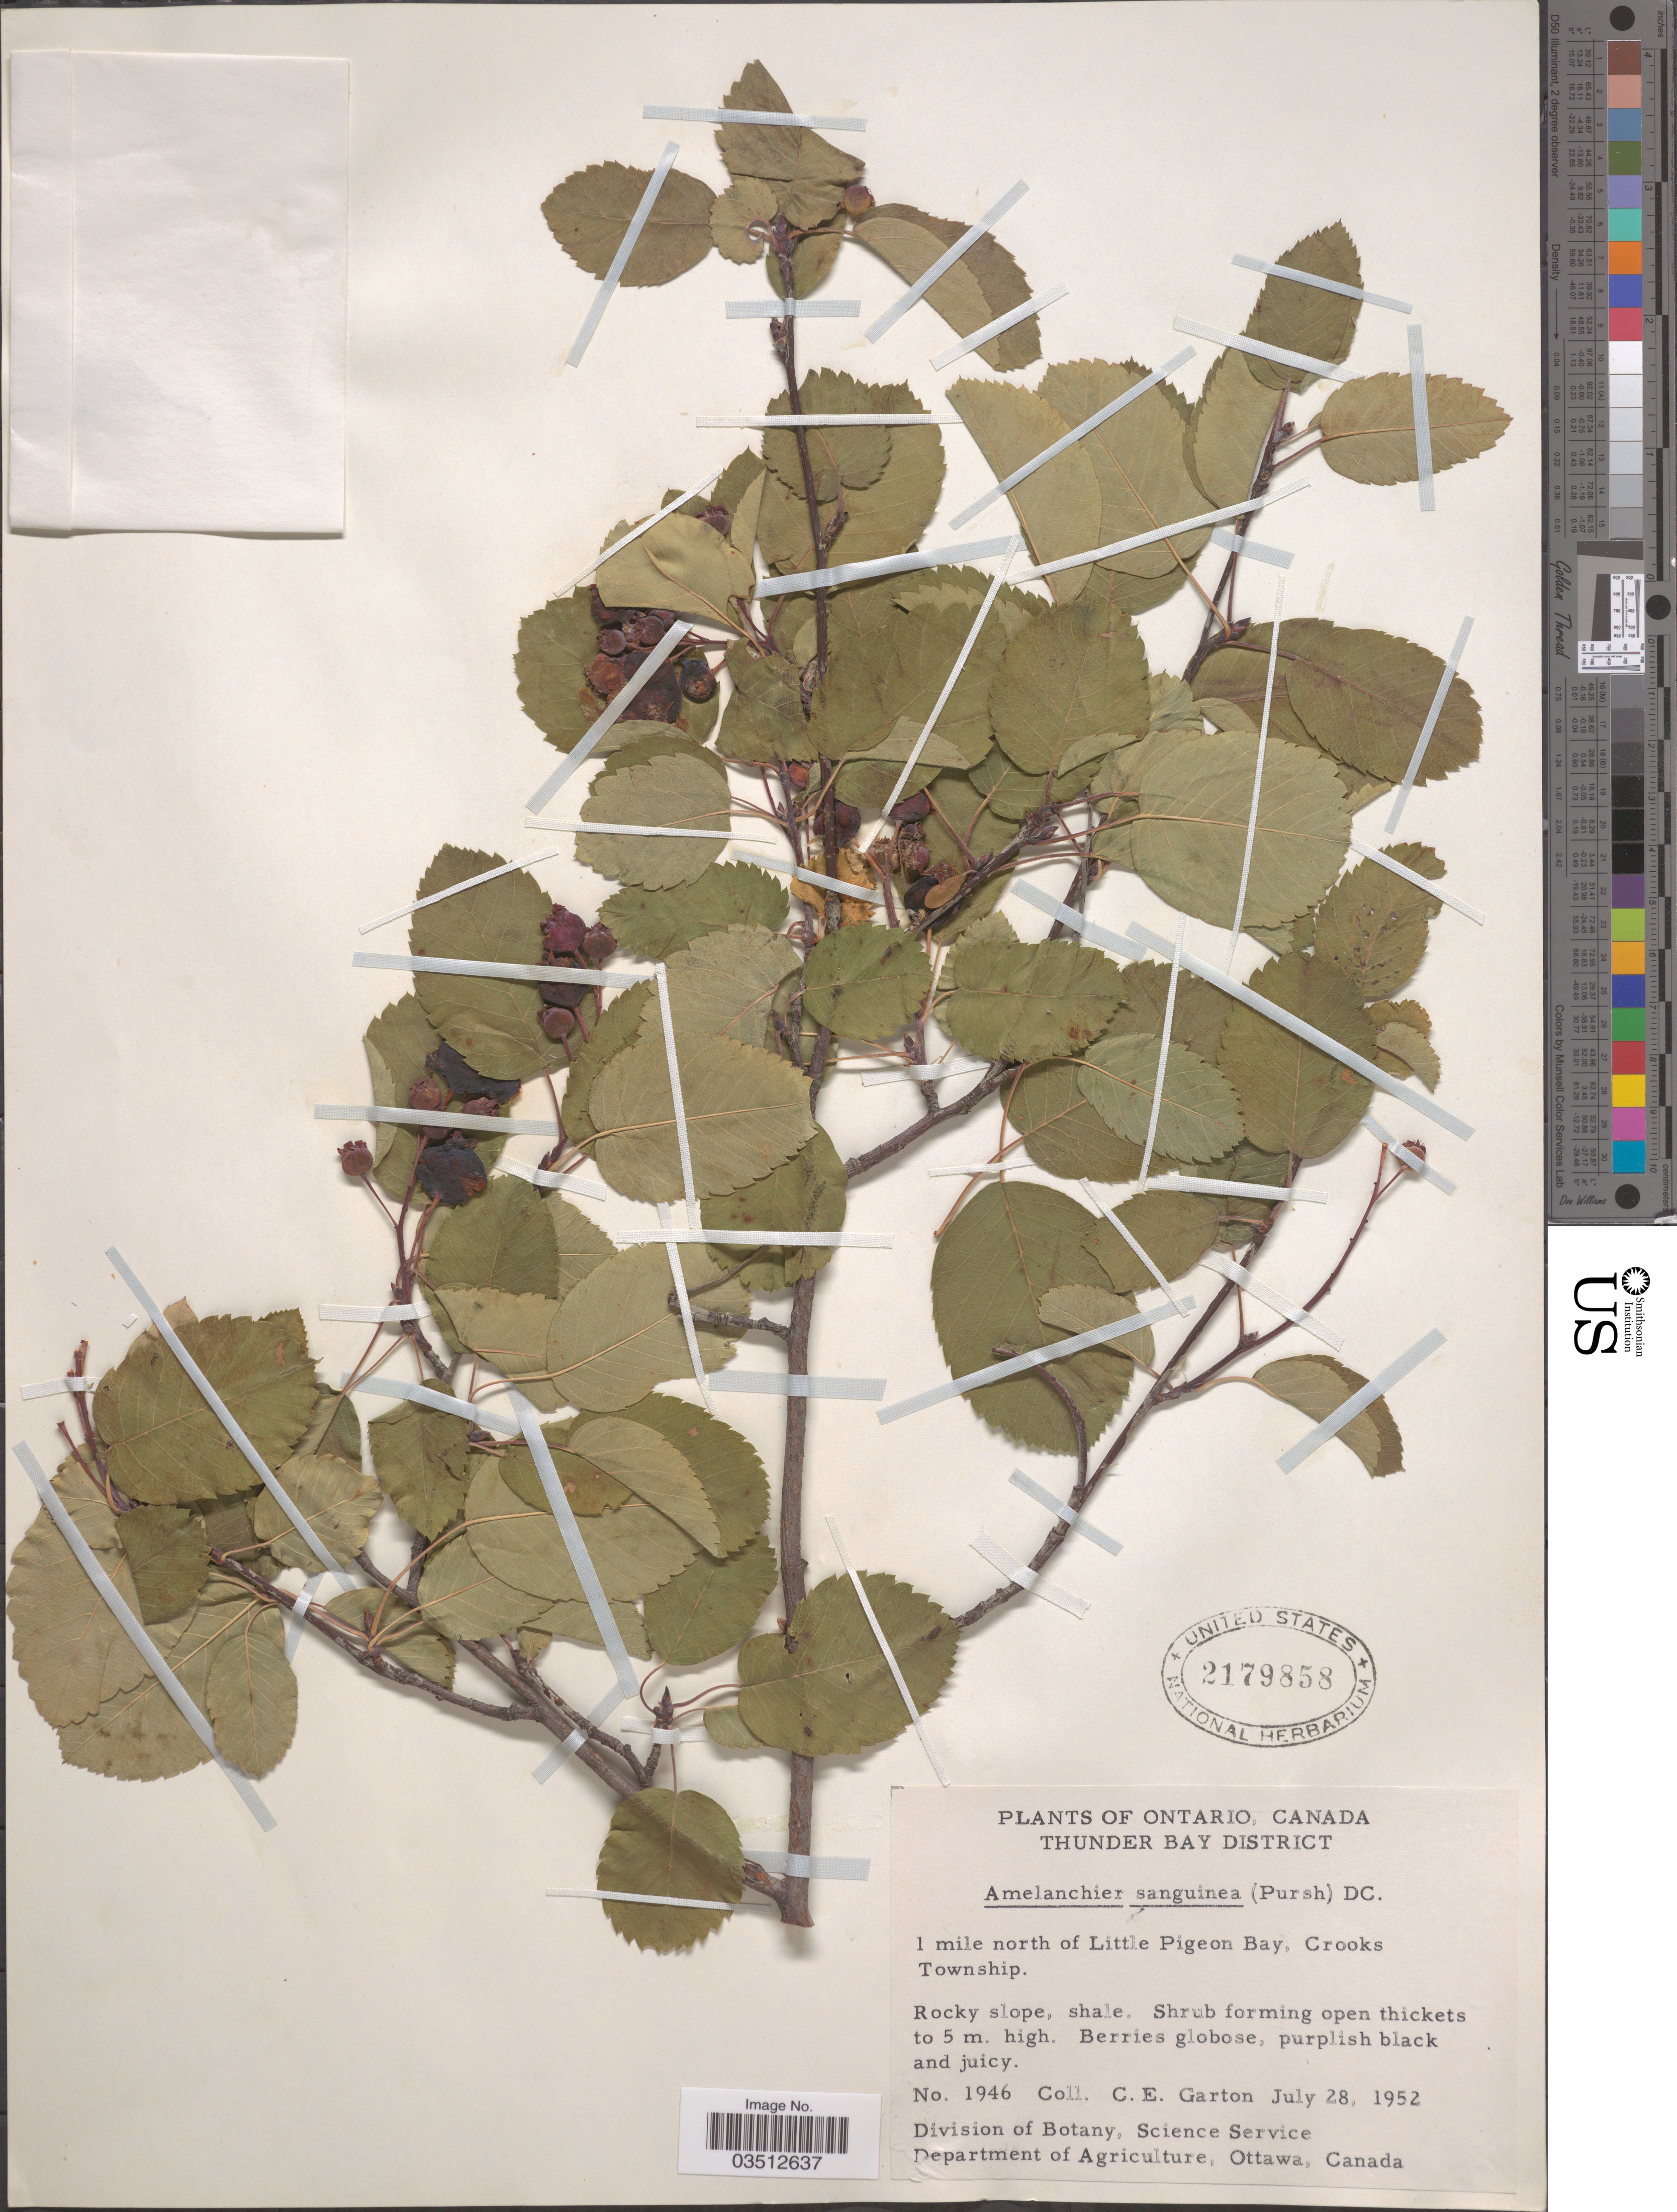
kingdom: Plantae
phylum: Tracheophyta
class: Magnoliopsida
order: Rosales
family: Rosaceae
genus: Amelanchier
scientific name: Amelanchier sanguinea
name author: (Pursh) DC.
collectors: C. E. Garton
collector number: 1946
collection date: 1952-07-28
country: Canada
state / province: Ontario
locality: Thunder Bay District. 1 mile north of Little Pigeon Bay, Crooks Township.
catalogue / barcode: US 2179858